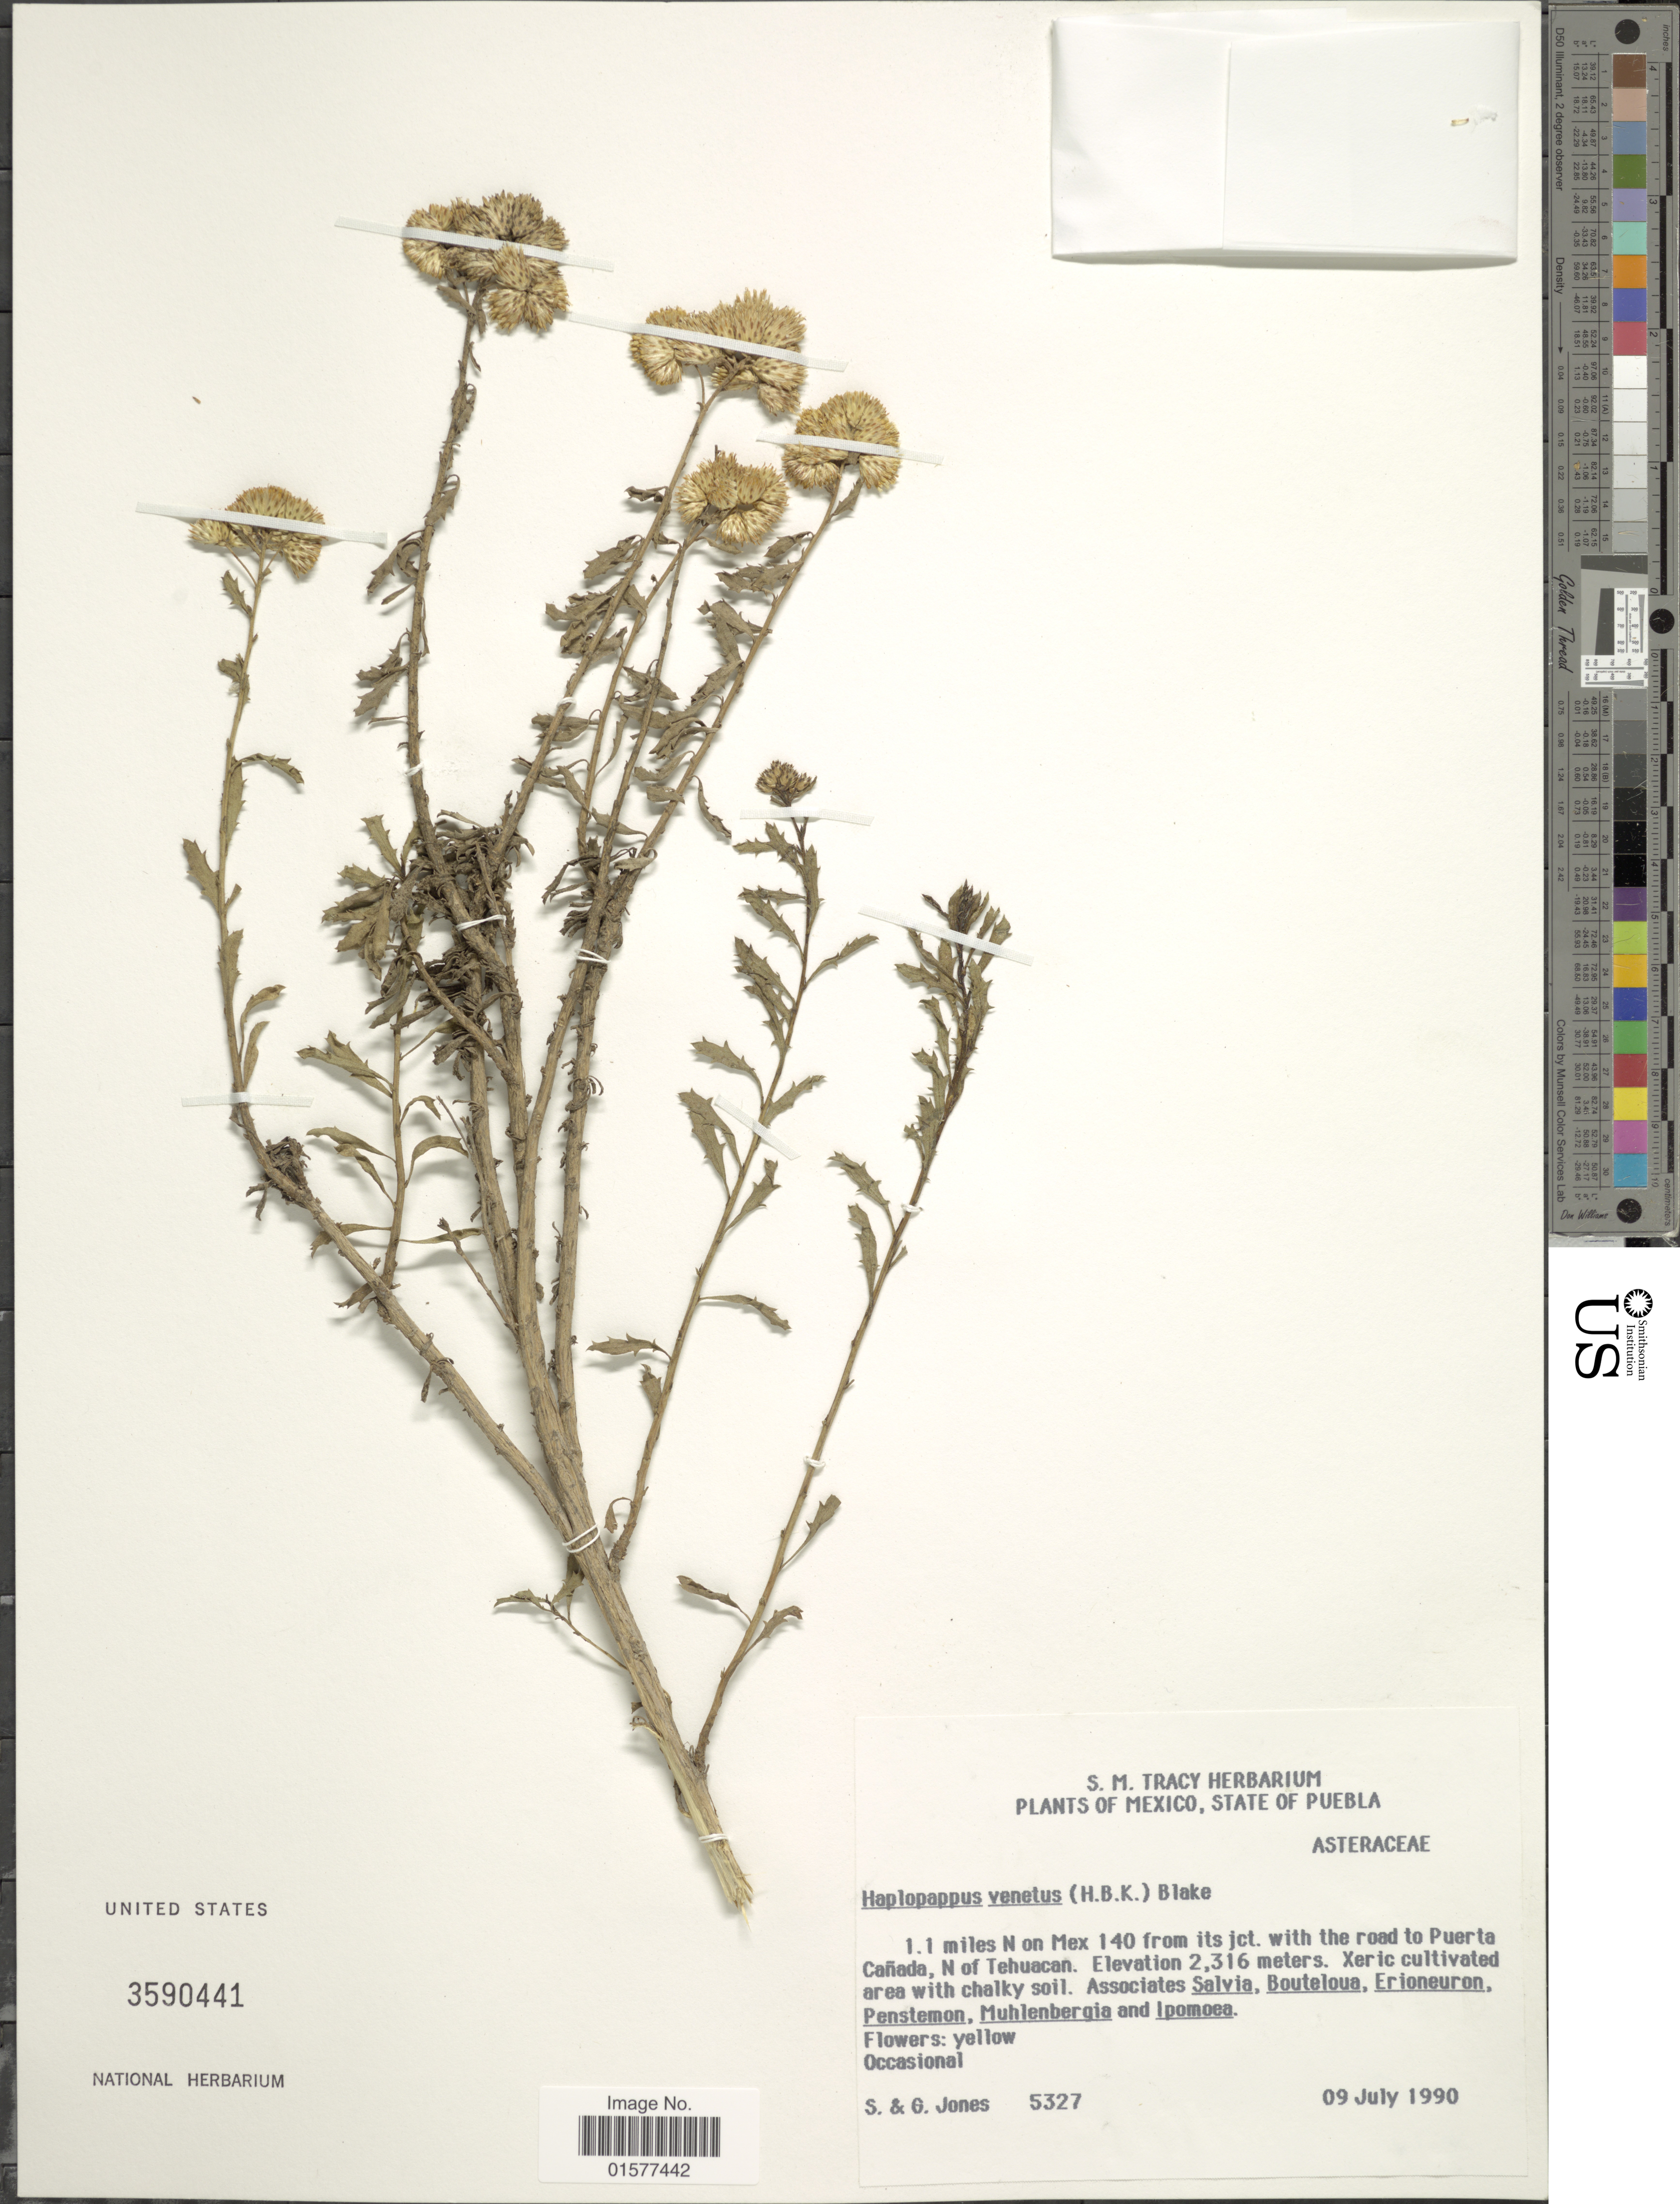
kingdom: Plantae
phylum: Tracheophyta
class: Magnoliopsida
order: Asterales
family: Asteraceae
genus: Isocoma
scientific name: Isocoma menziesii var. vernonioides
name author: (Nutt.) G.L. Nesom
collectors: S. Jones & G. Jones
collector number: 5327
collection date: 1990-07-09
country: Mexico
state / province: Puebla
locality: State of Puebla, 1.1 miles N on Mex 140 from its jct. with the road to Puerta Canada, N of Tehuacan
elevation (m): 2316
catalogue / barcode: US 3590441